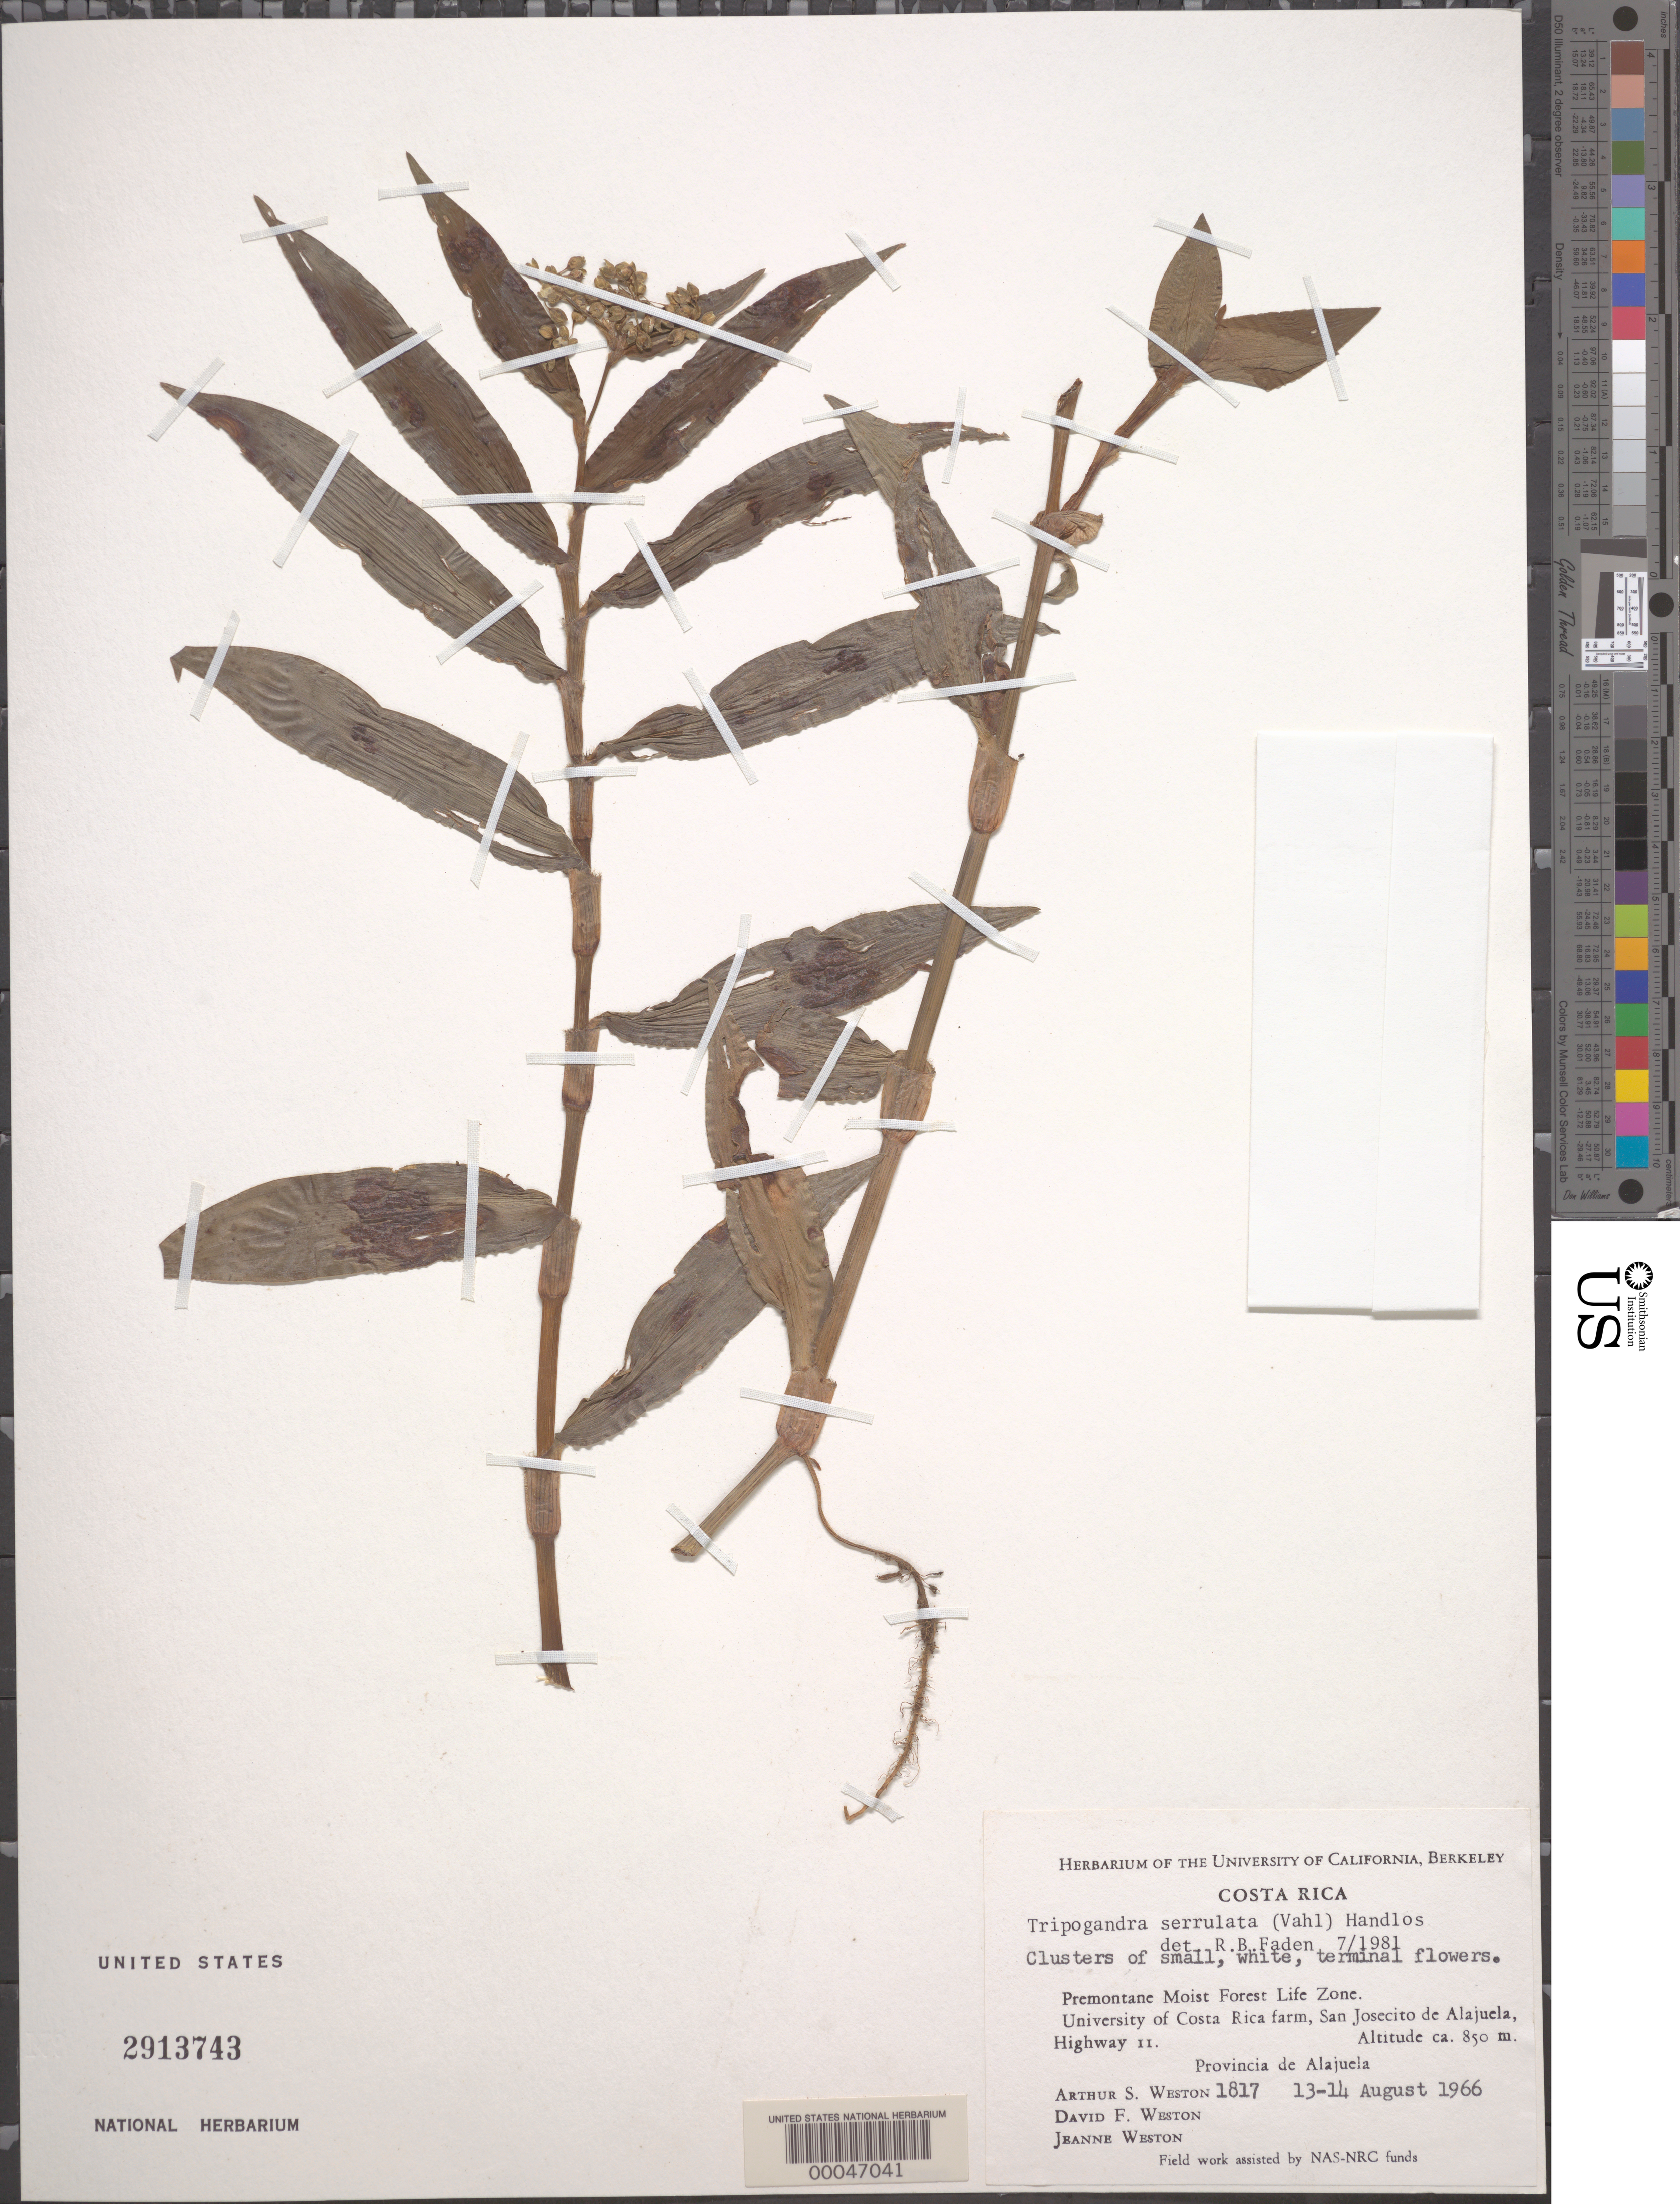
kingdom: Plantae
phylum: Tracheophyta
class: Liliopsida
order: Commelinales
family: Commelinaceae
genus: Tripogandra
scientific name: Tripogandra serrulata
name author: (Vahl) Handlos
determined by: Faden, Robert B., (US), Smithsonian Institution - National Museum of Natural History (UNITED STATES)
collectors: A. Weston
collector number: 1817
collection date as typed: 13 Aug 1966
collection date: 1966-08-13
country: Costa Rica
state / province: Alajuela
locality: San Josecito de Alajuela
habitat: Premontane moist forest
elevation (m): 850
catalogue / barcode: US 2913743